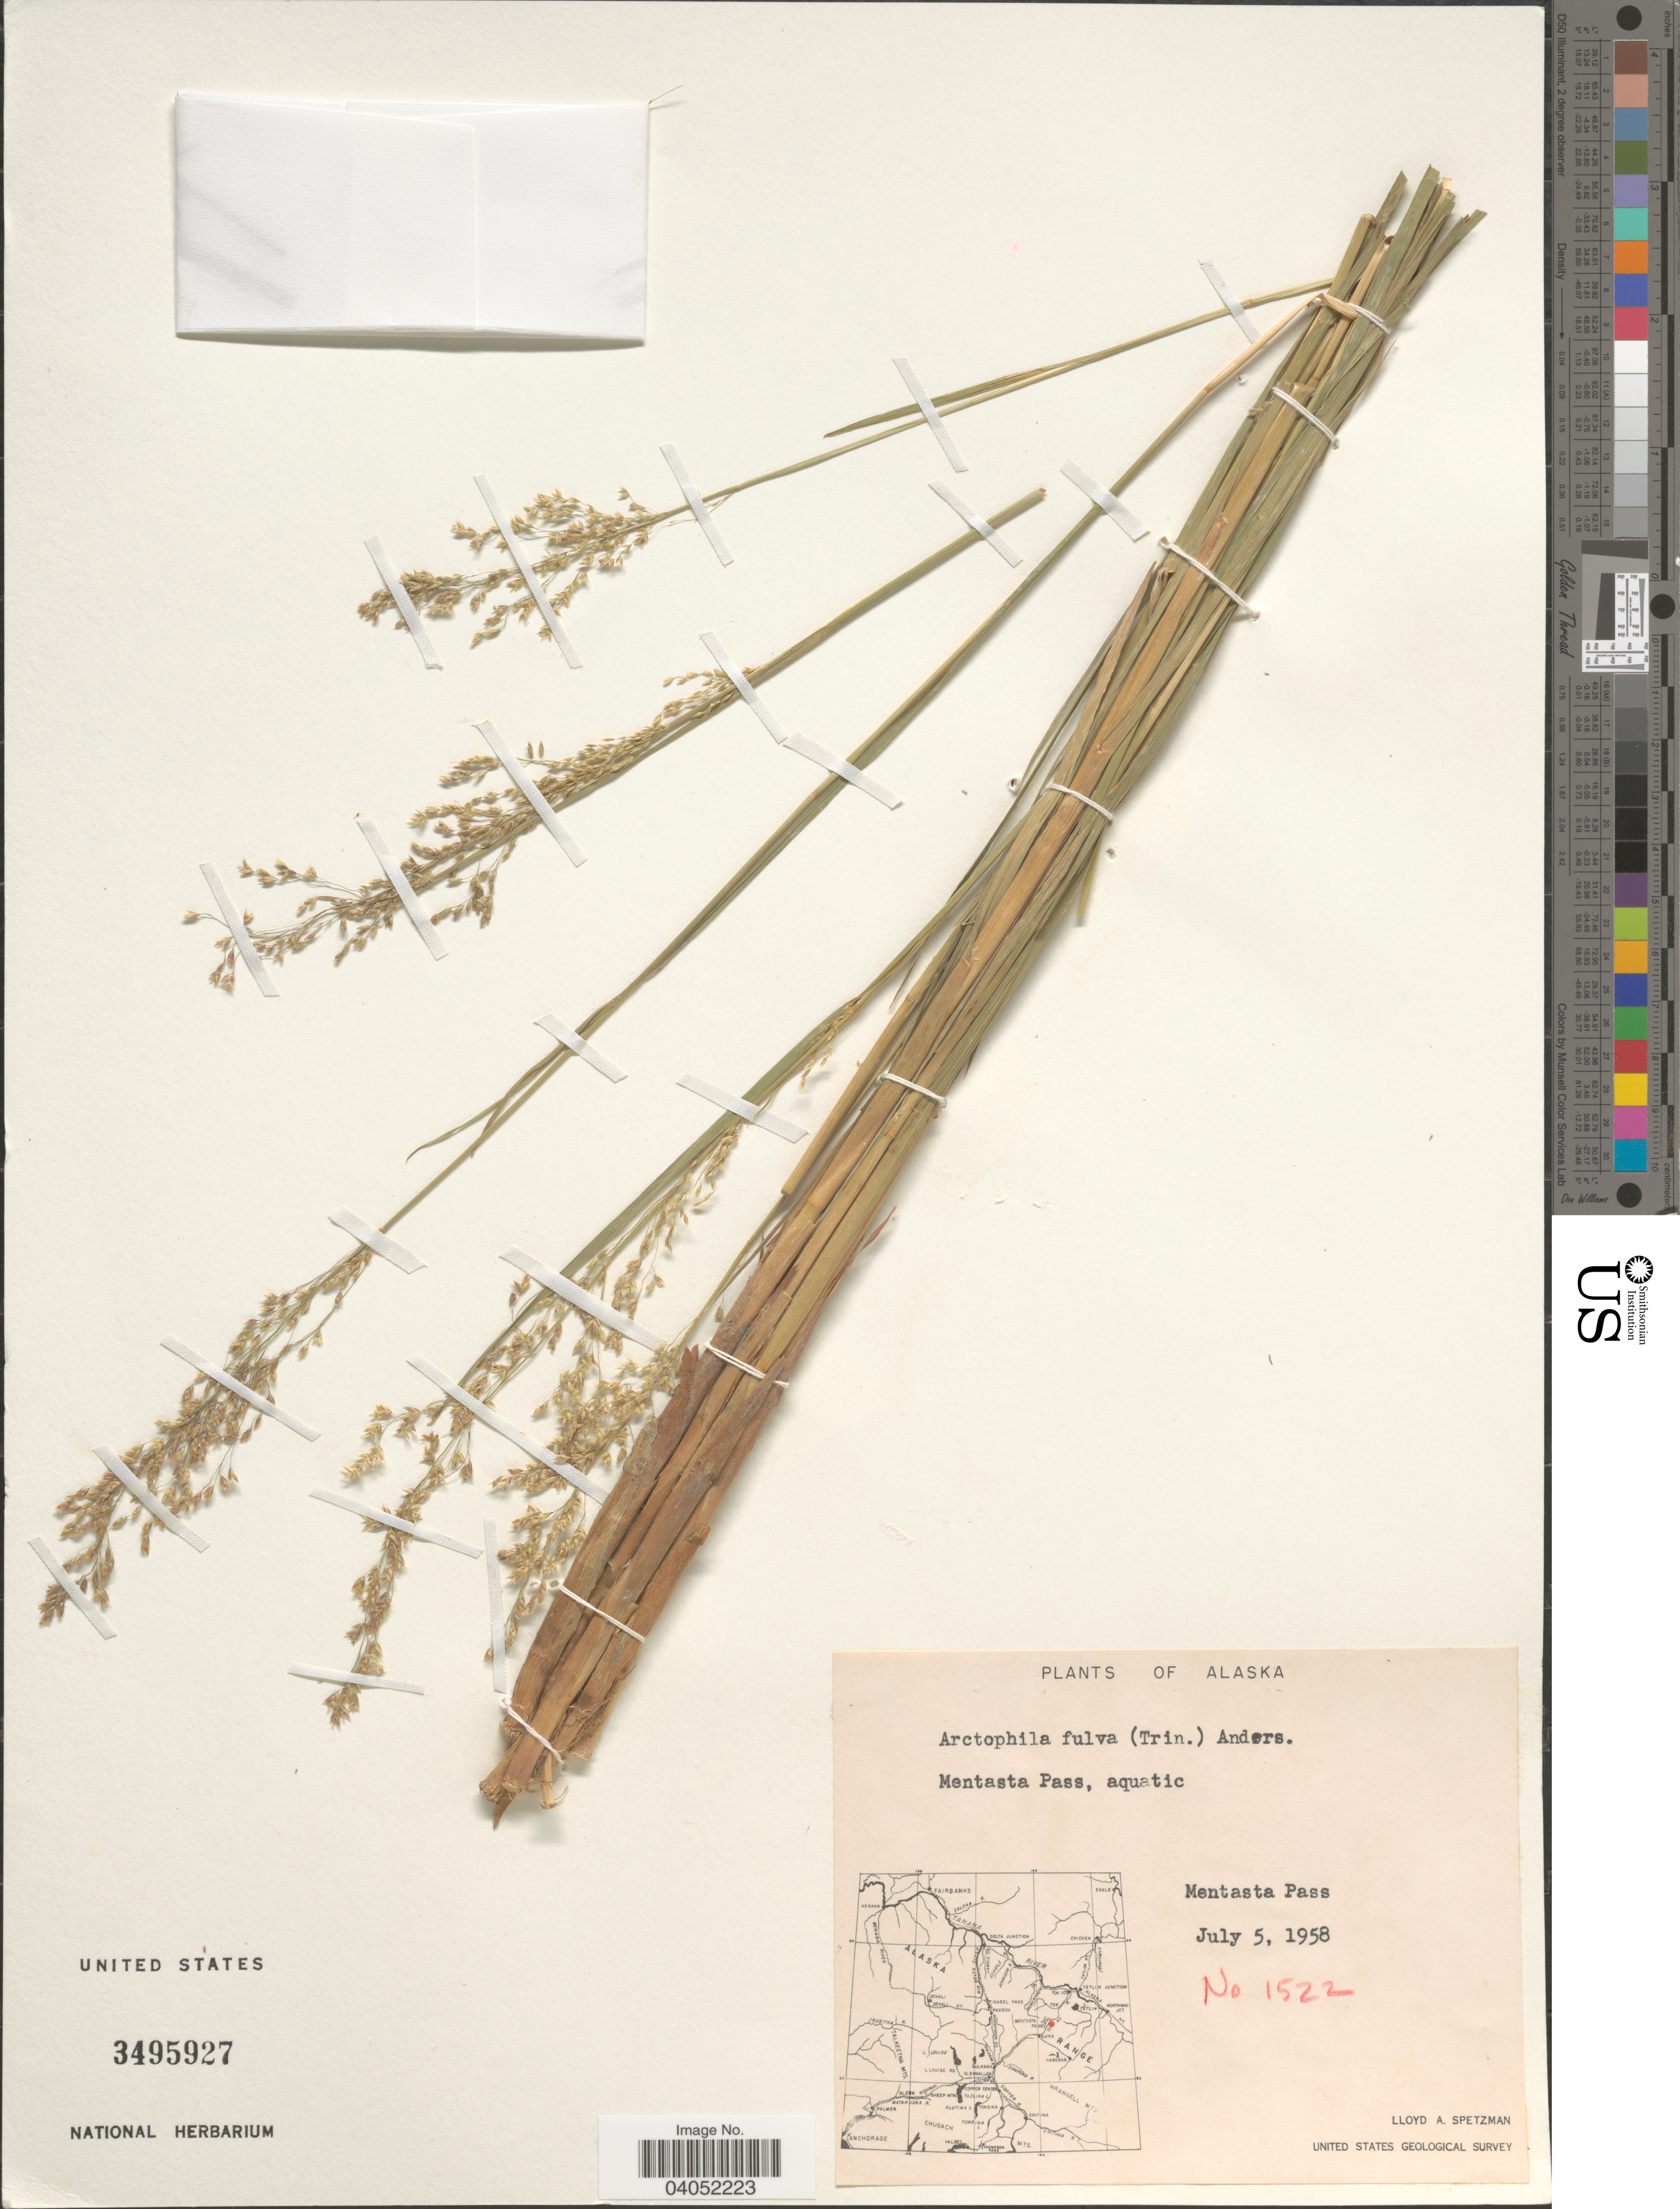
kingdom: Plantae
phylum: Tracheophyta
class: Liliopsida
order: Poales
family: Poaceae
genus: Arctophila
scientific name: Arctophila fulva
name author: (Trin.) Andersson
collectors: L. Spetzman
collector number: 1522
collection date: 1958-07-05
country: United States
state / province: Alaska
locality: Mentasta Pass, aquatic. Mentasta Pass.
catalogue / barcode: US 3495927